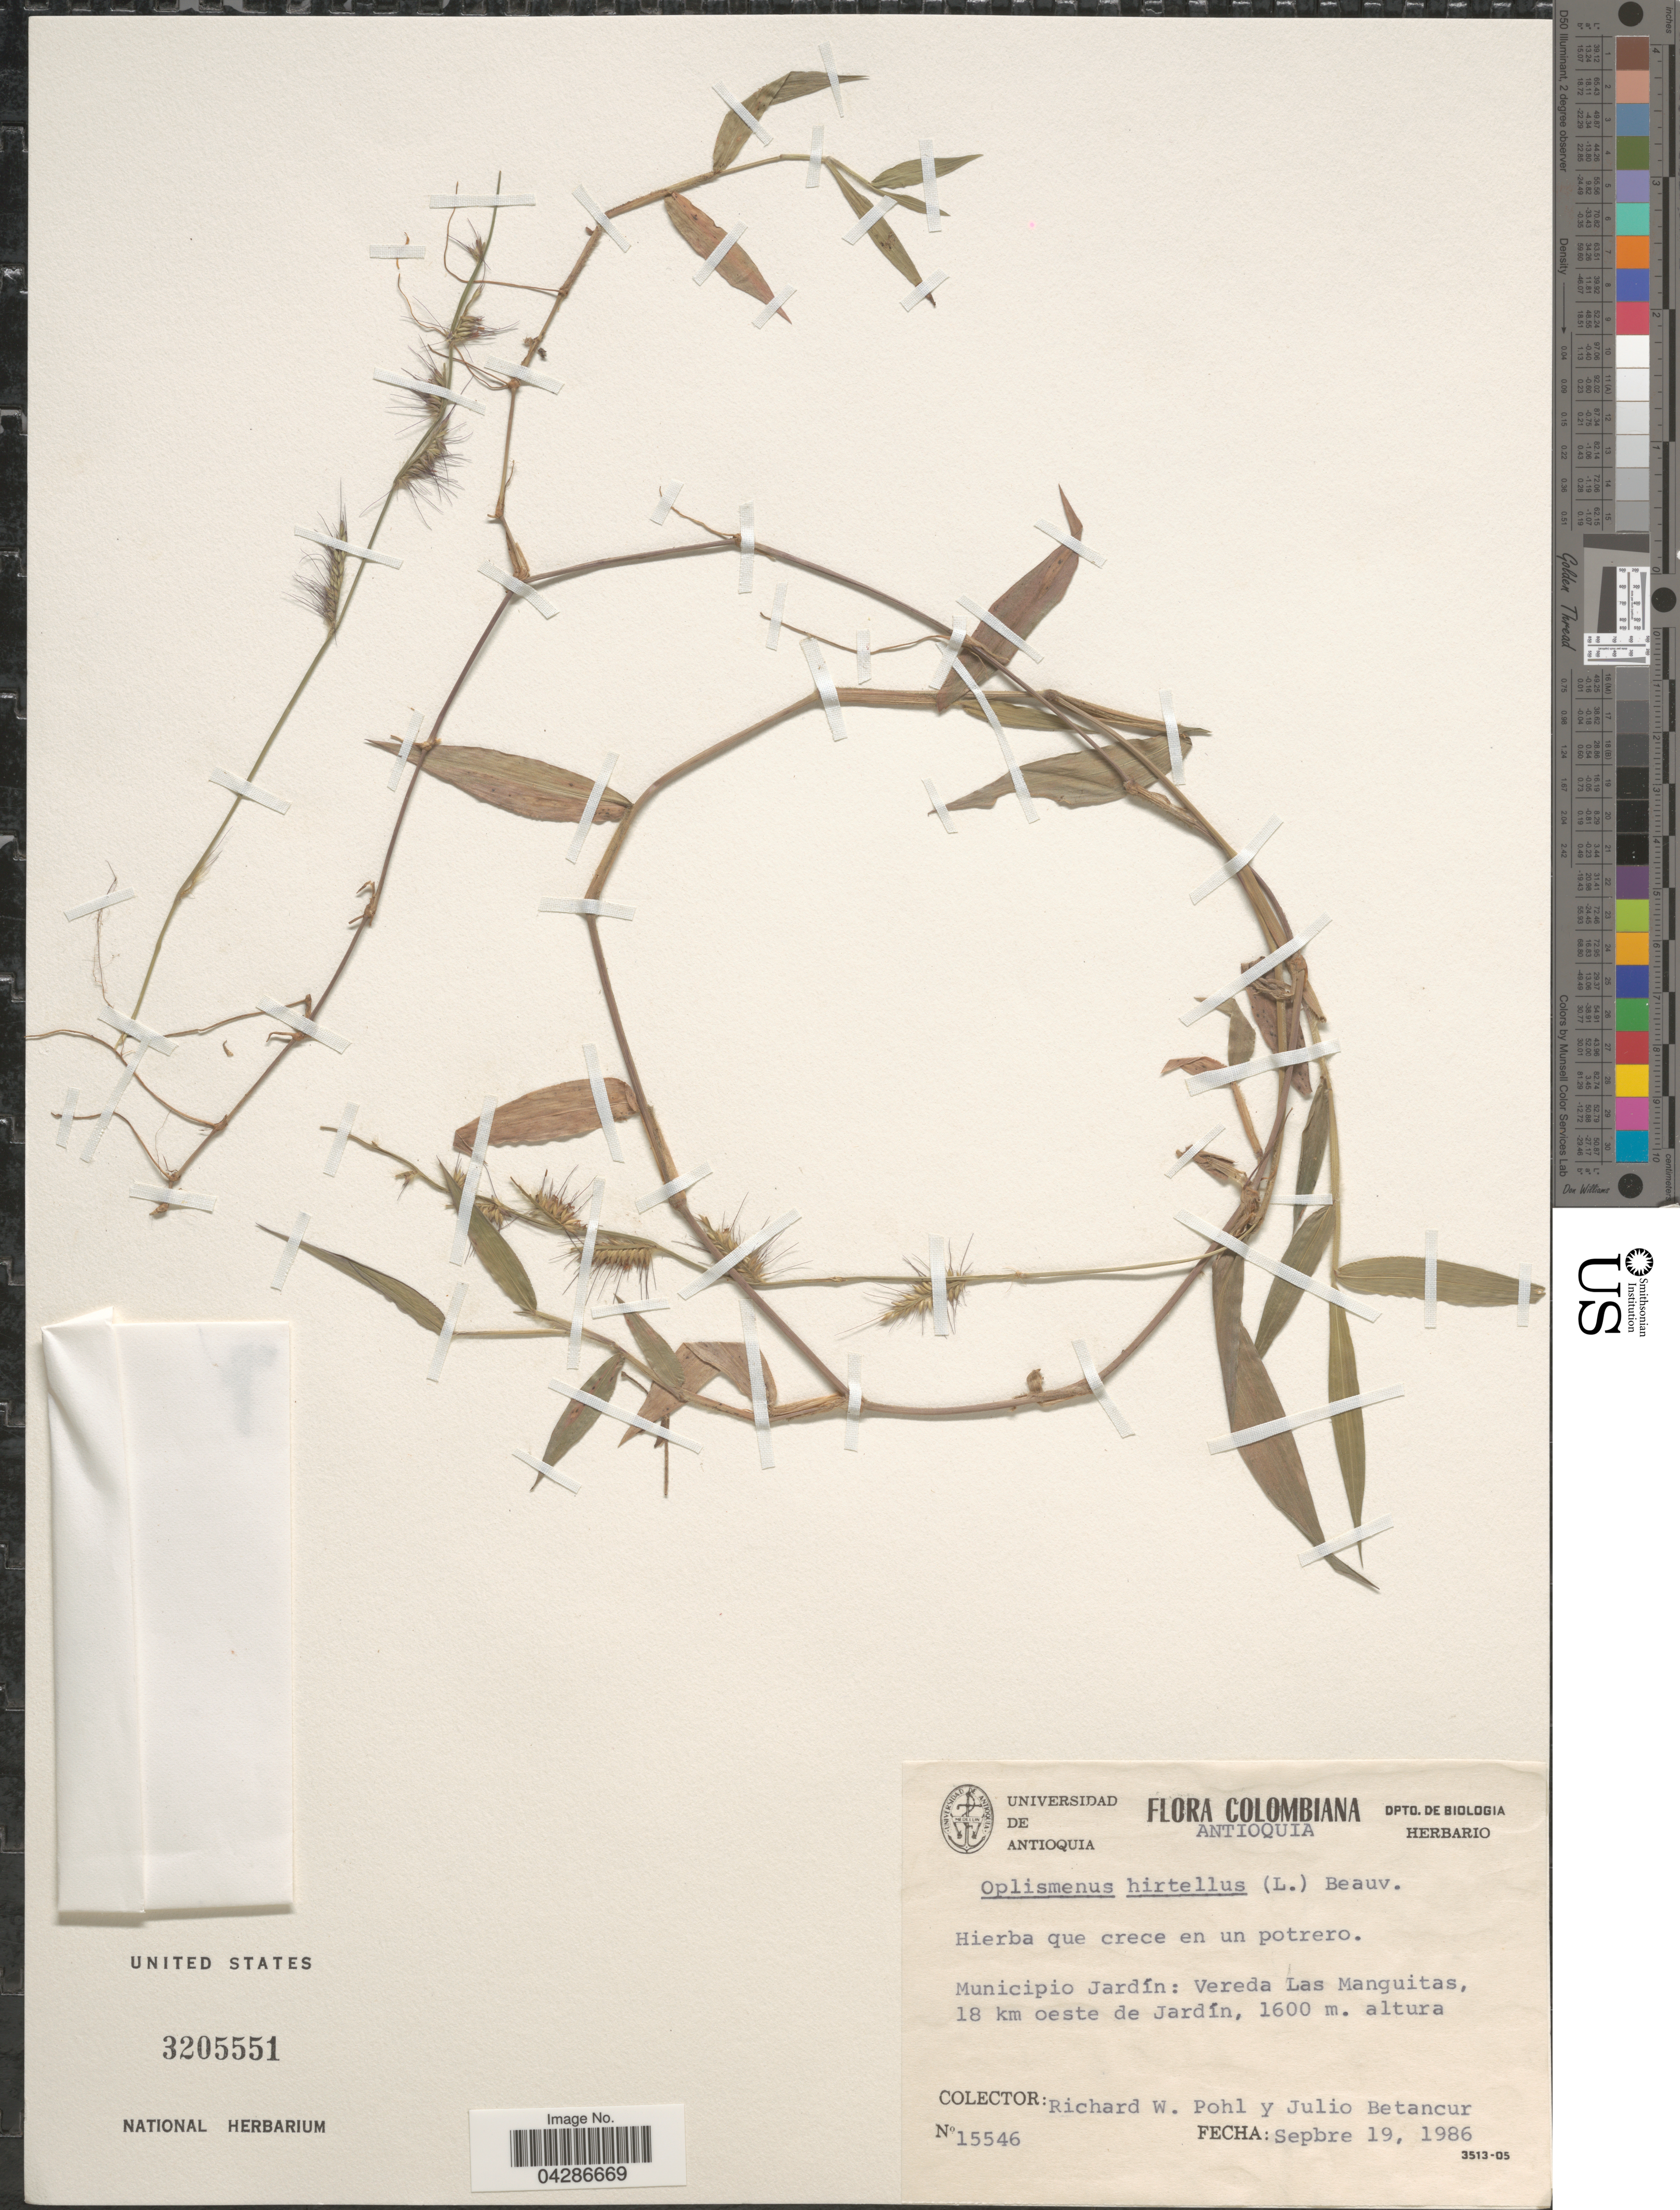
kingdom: Plantae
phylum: Tracheophyta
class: Liliopsida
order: Poales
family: Poaceae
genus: Oplismenus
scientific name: Oplismenus hirtellus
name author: (L.) P. Beauv.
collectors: R. W. Pohl & J. Betancur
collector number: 15546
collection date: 1986-09-19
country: Colombia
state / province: Antioquia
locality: Municipia Jardín: Vereda Las manquitas, 18 km oeste de Jardín.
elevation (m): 1600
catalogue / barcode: US 3205551